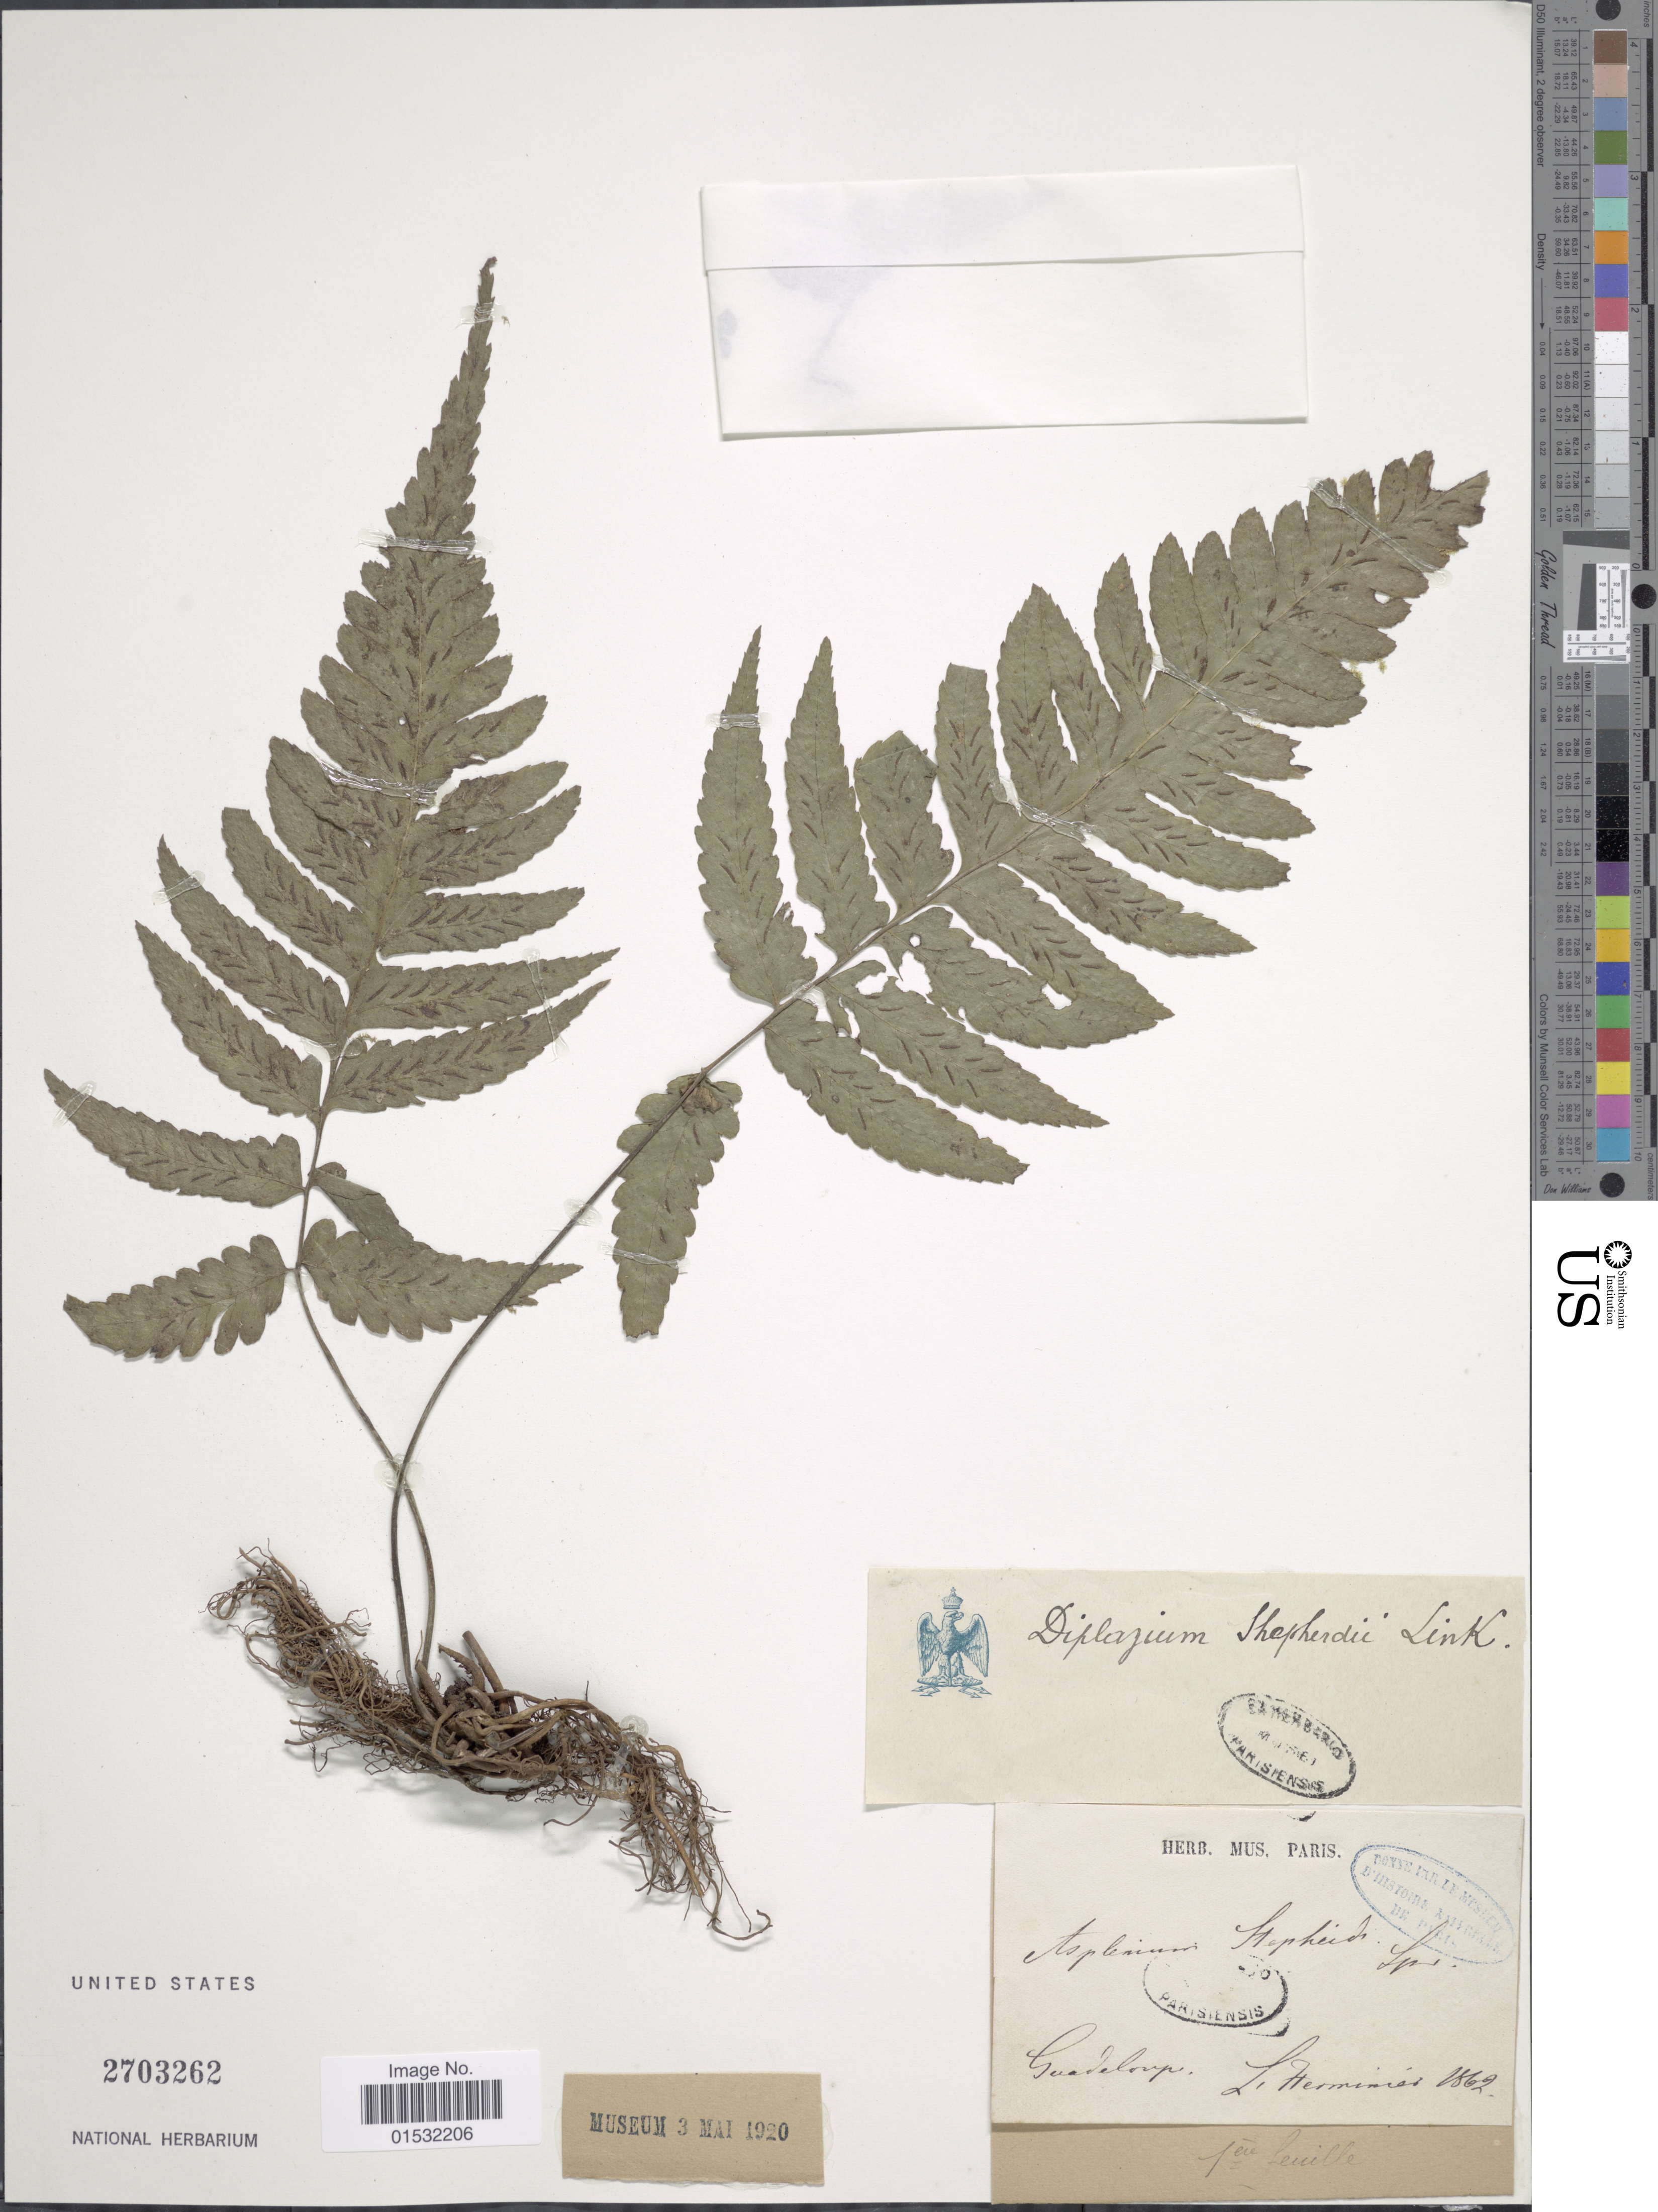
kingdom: Plantae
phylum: Tracheophyta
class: Polypodiopsida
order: Polypodiales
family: Athyriaceae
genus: Diplazium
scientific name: Diplazium cristatum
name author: (Desr.) Alston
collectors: -. L'Herminier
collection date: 1862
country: Guadeloupe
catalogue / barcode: US 2703262